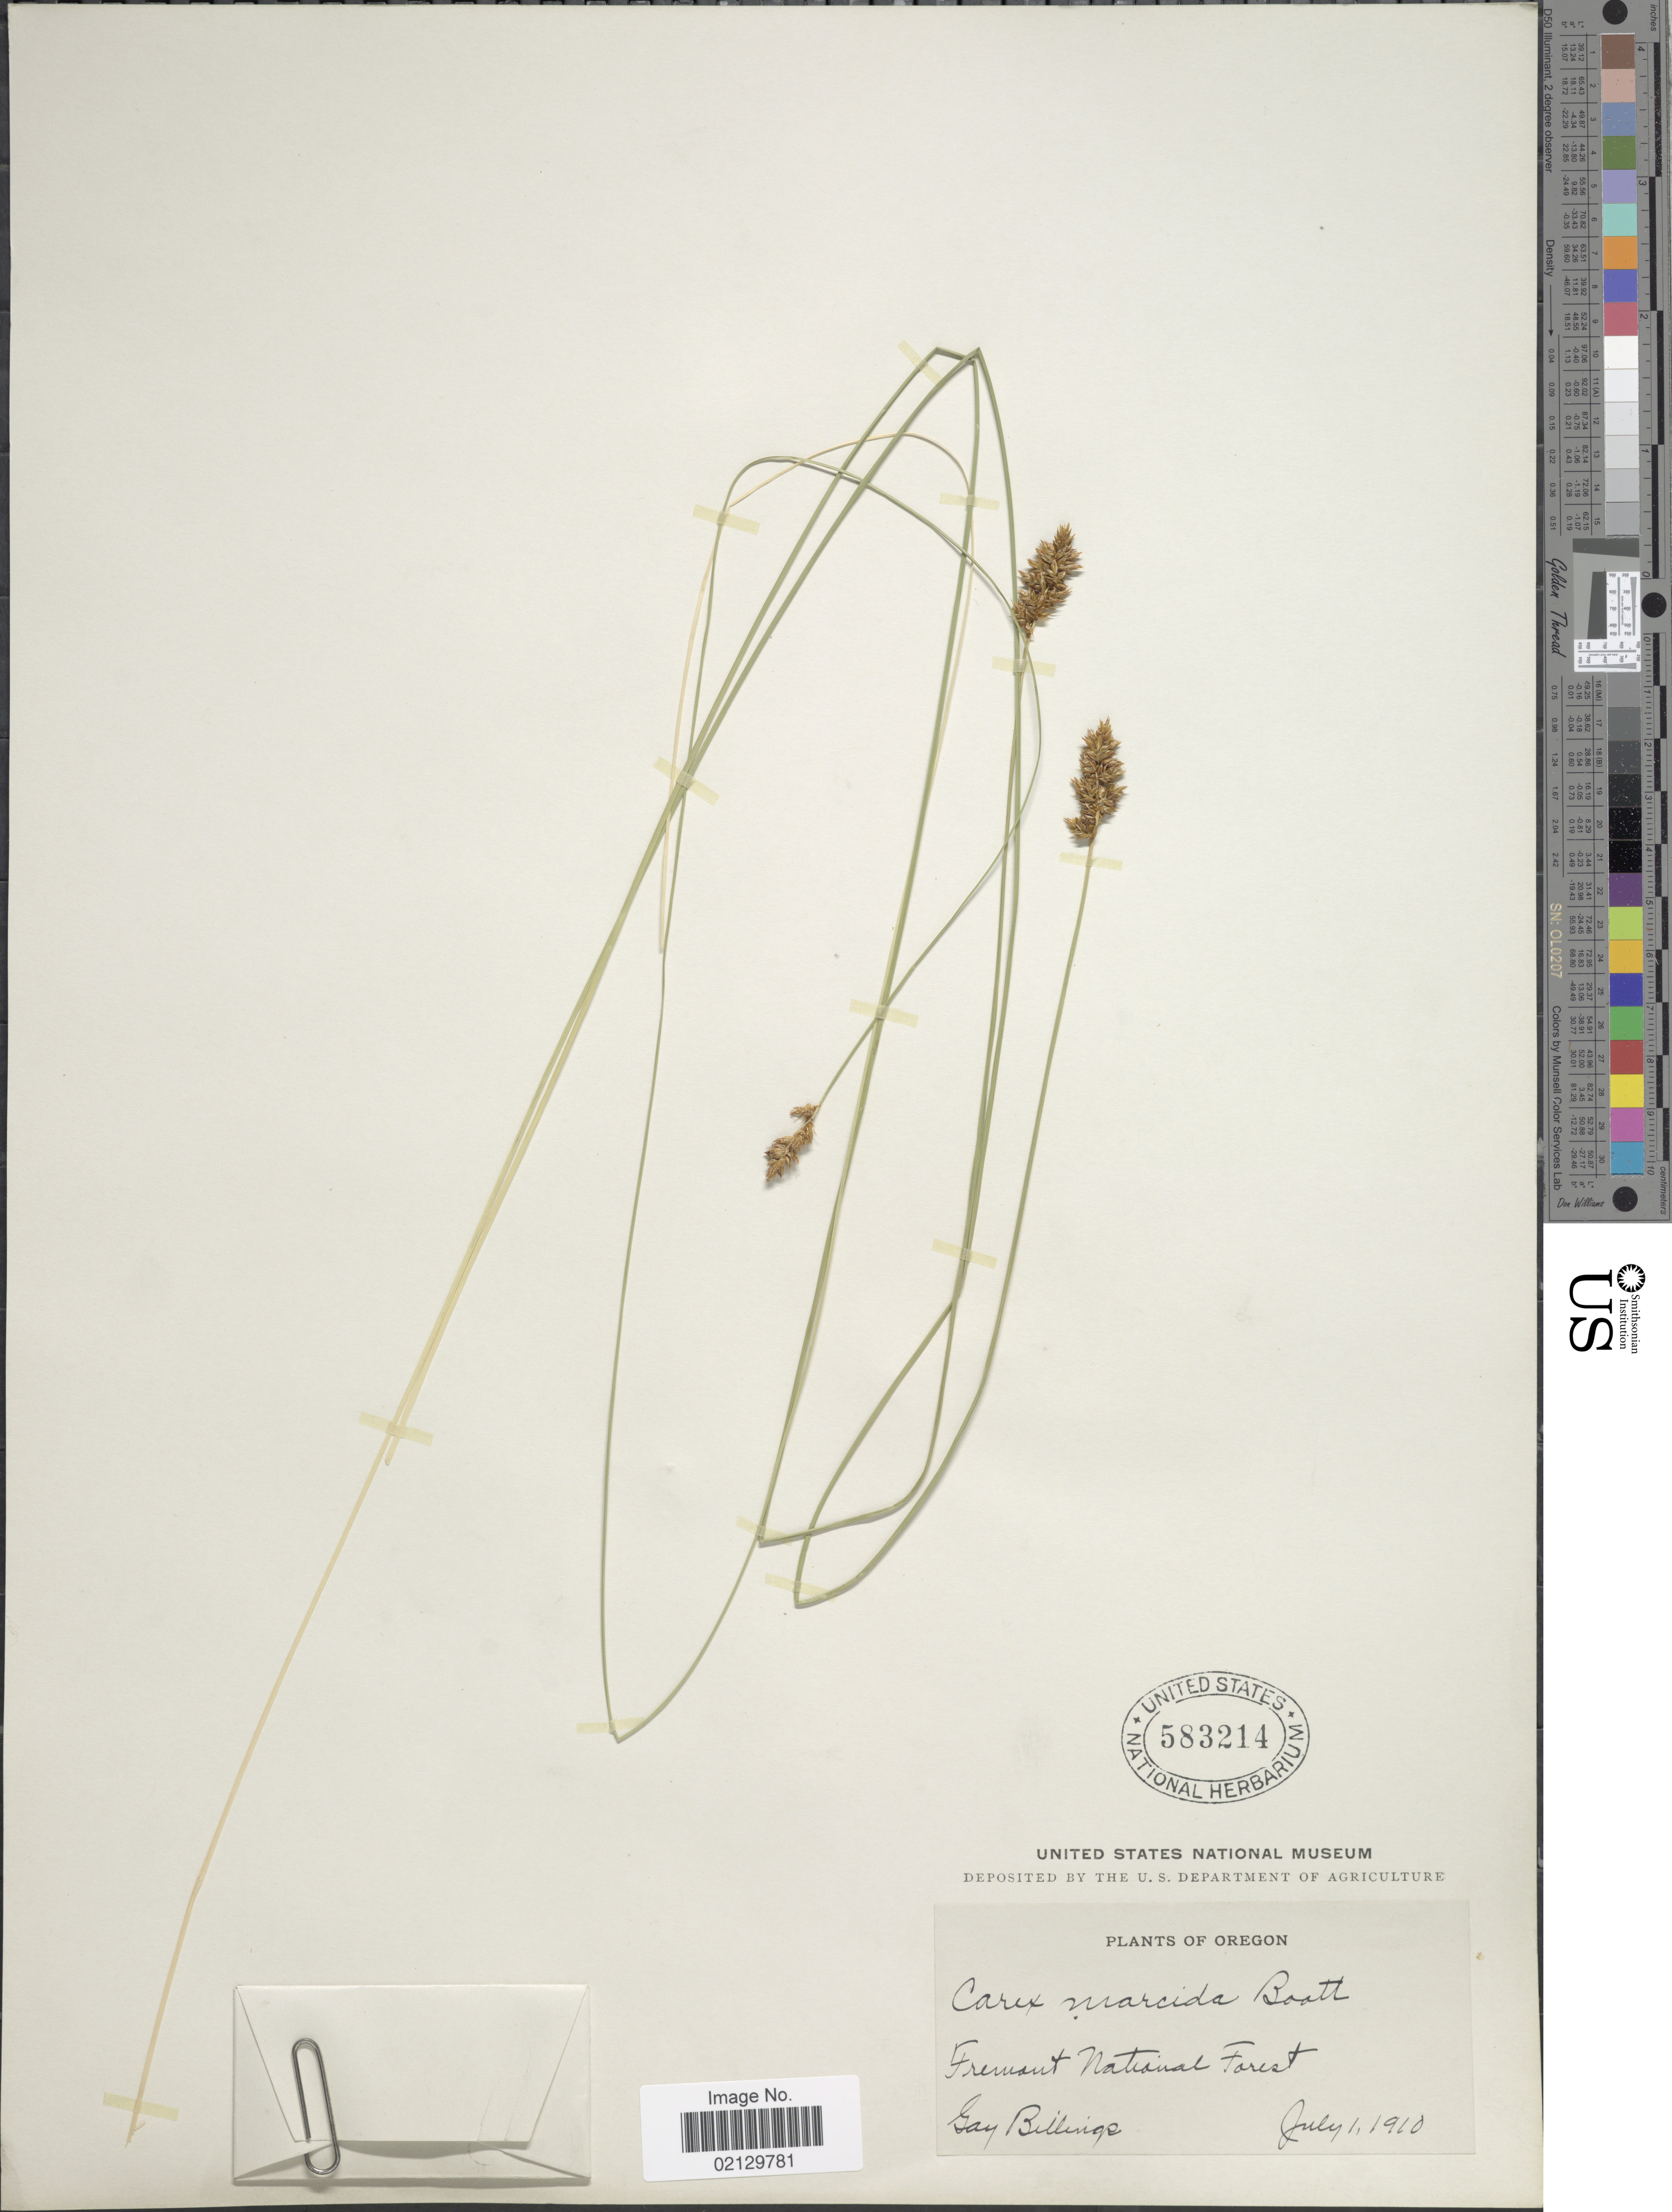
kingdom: Plantae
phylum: Tracheophyta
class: Liliopsida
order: Poales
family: Cyperaceae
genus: Carex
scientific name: Carex praegracilis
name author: W. Boott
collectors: G. Billings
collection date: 1910-07-01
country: United States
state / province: Oregon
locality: Oregon, Fremont National Forest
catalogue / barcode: US 583214